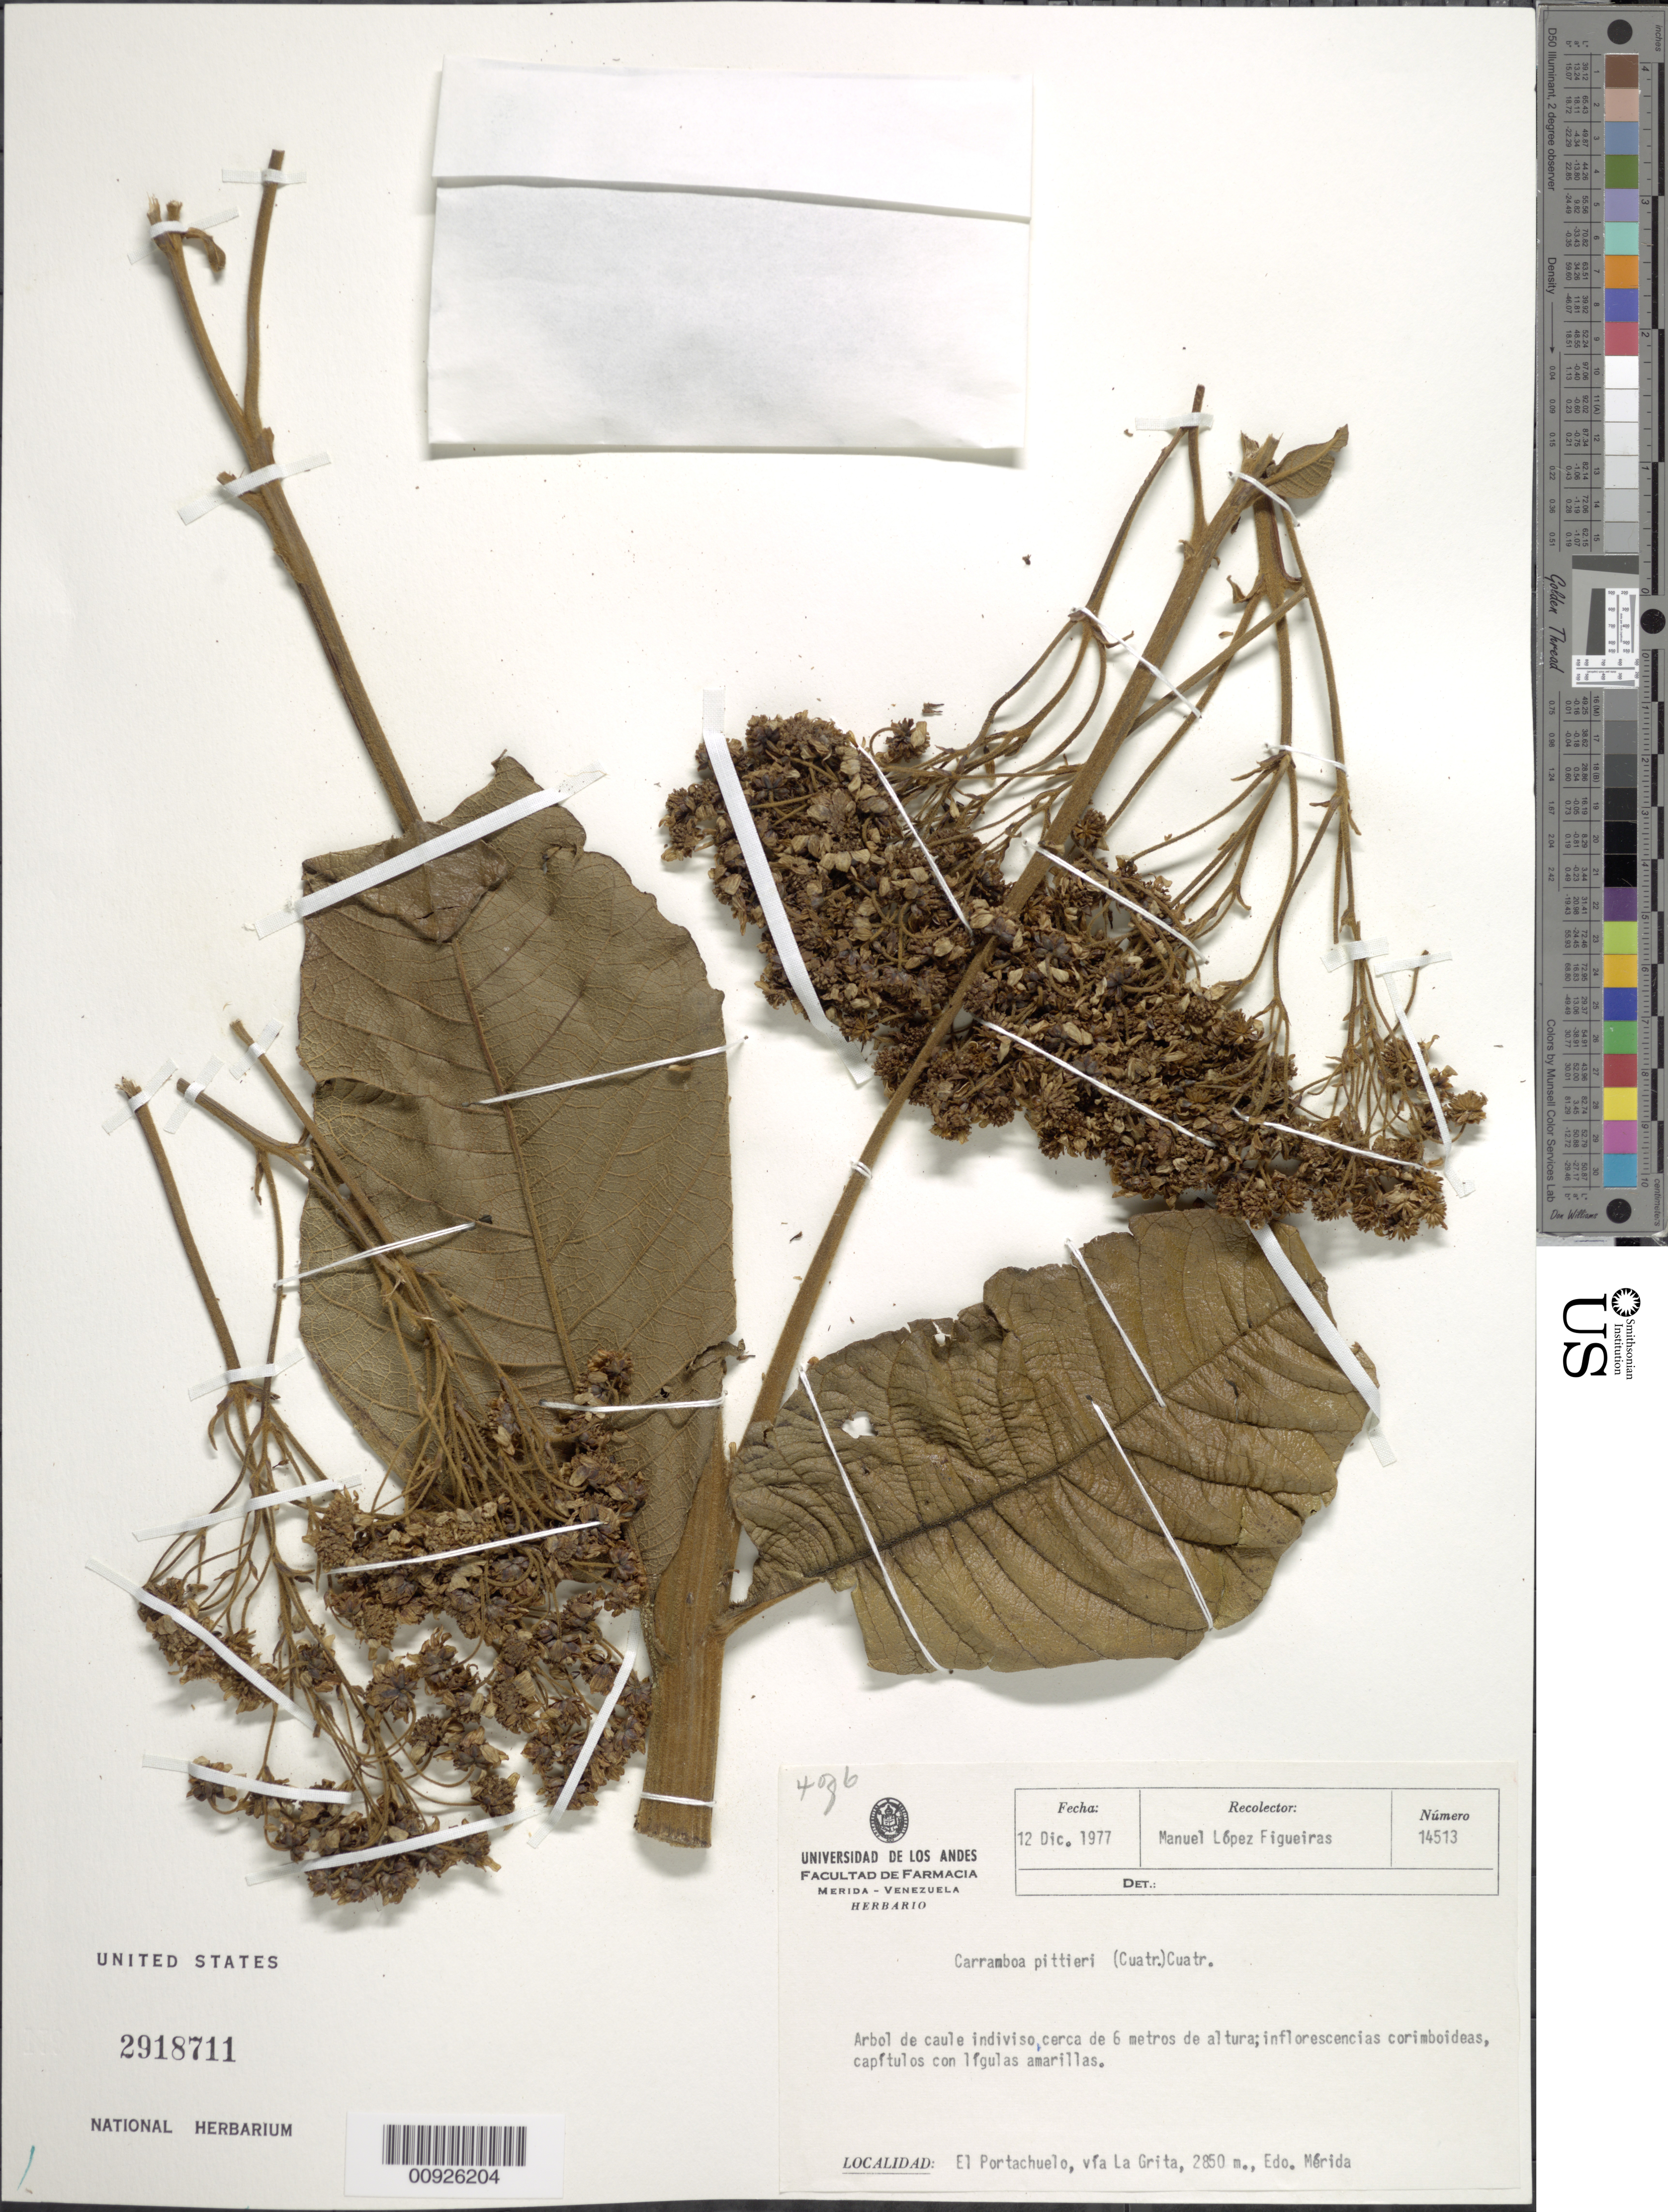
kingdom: Plantae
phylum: Tracheophyta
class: Magnoliopsida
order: Asterales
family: Asteraceae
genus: Carramboa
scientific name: Carramboa badilloi var. pittieri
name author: (Cuatrec.) Cuatrec.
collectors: M. López Figueiras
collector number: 14513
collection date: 1977-12-12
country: Venezuela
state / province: Mérida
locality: El Portachuelo, via La Grita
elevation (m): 2850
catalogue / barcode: US 2918711